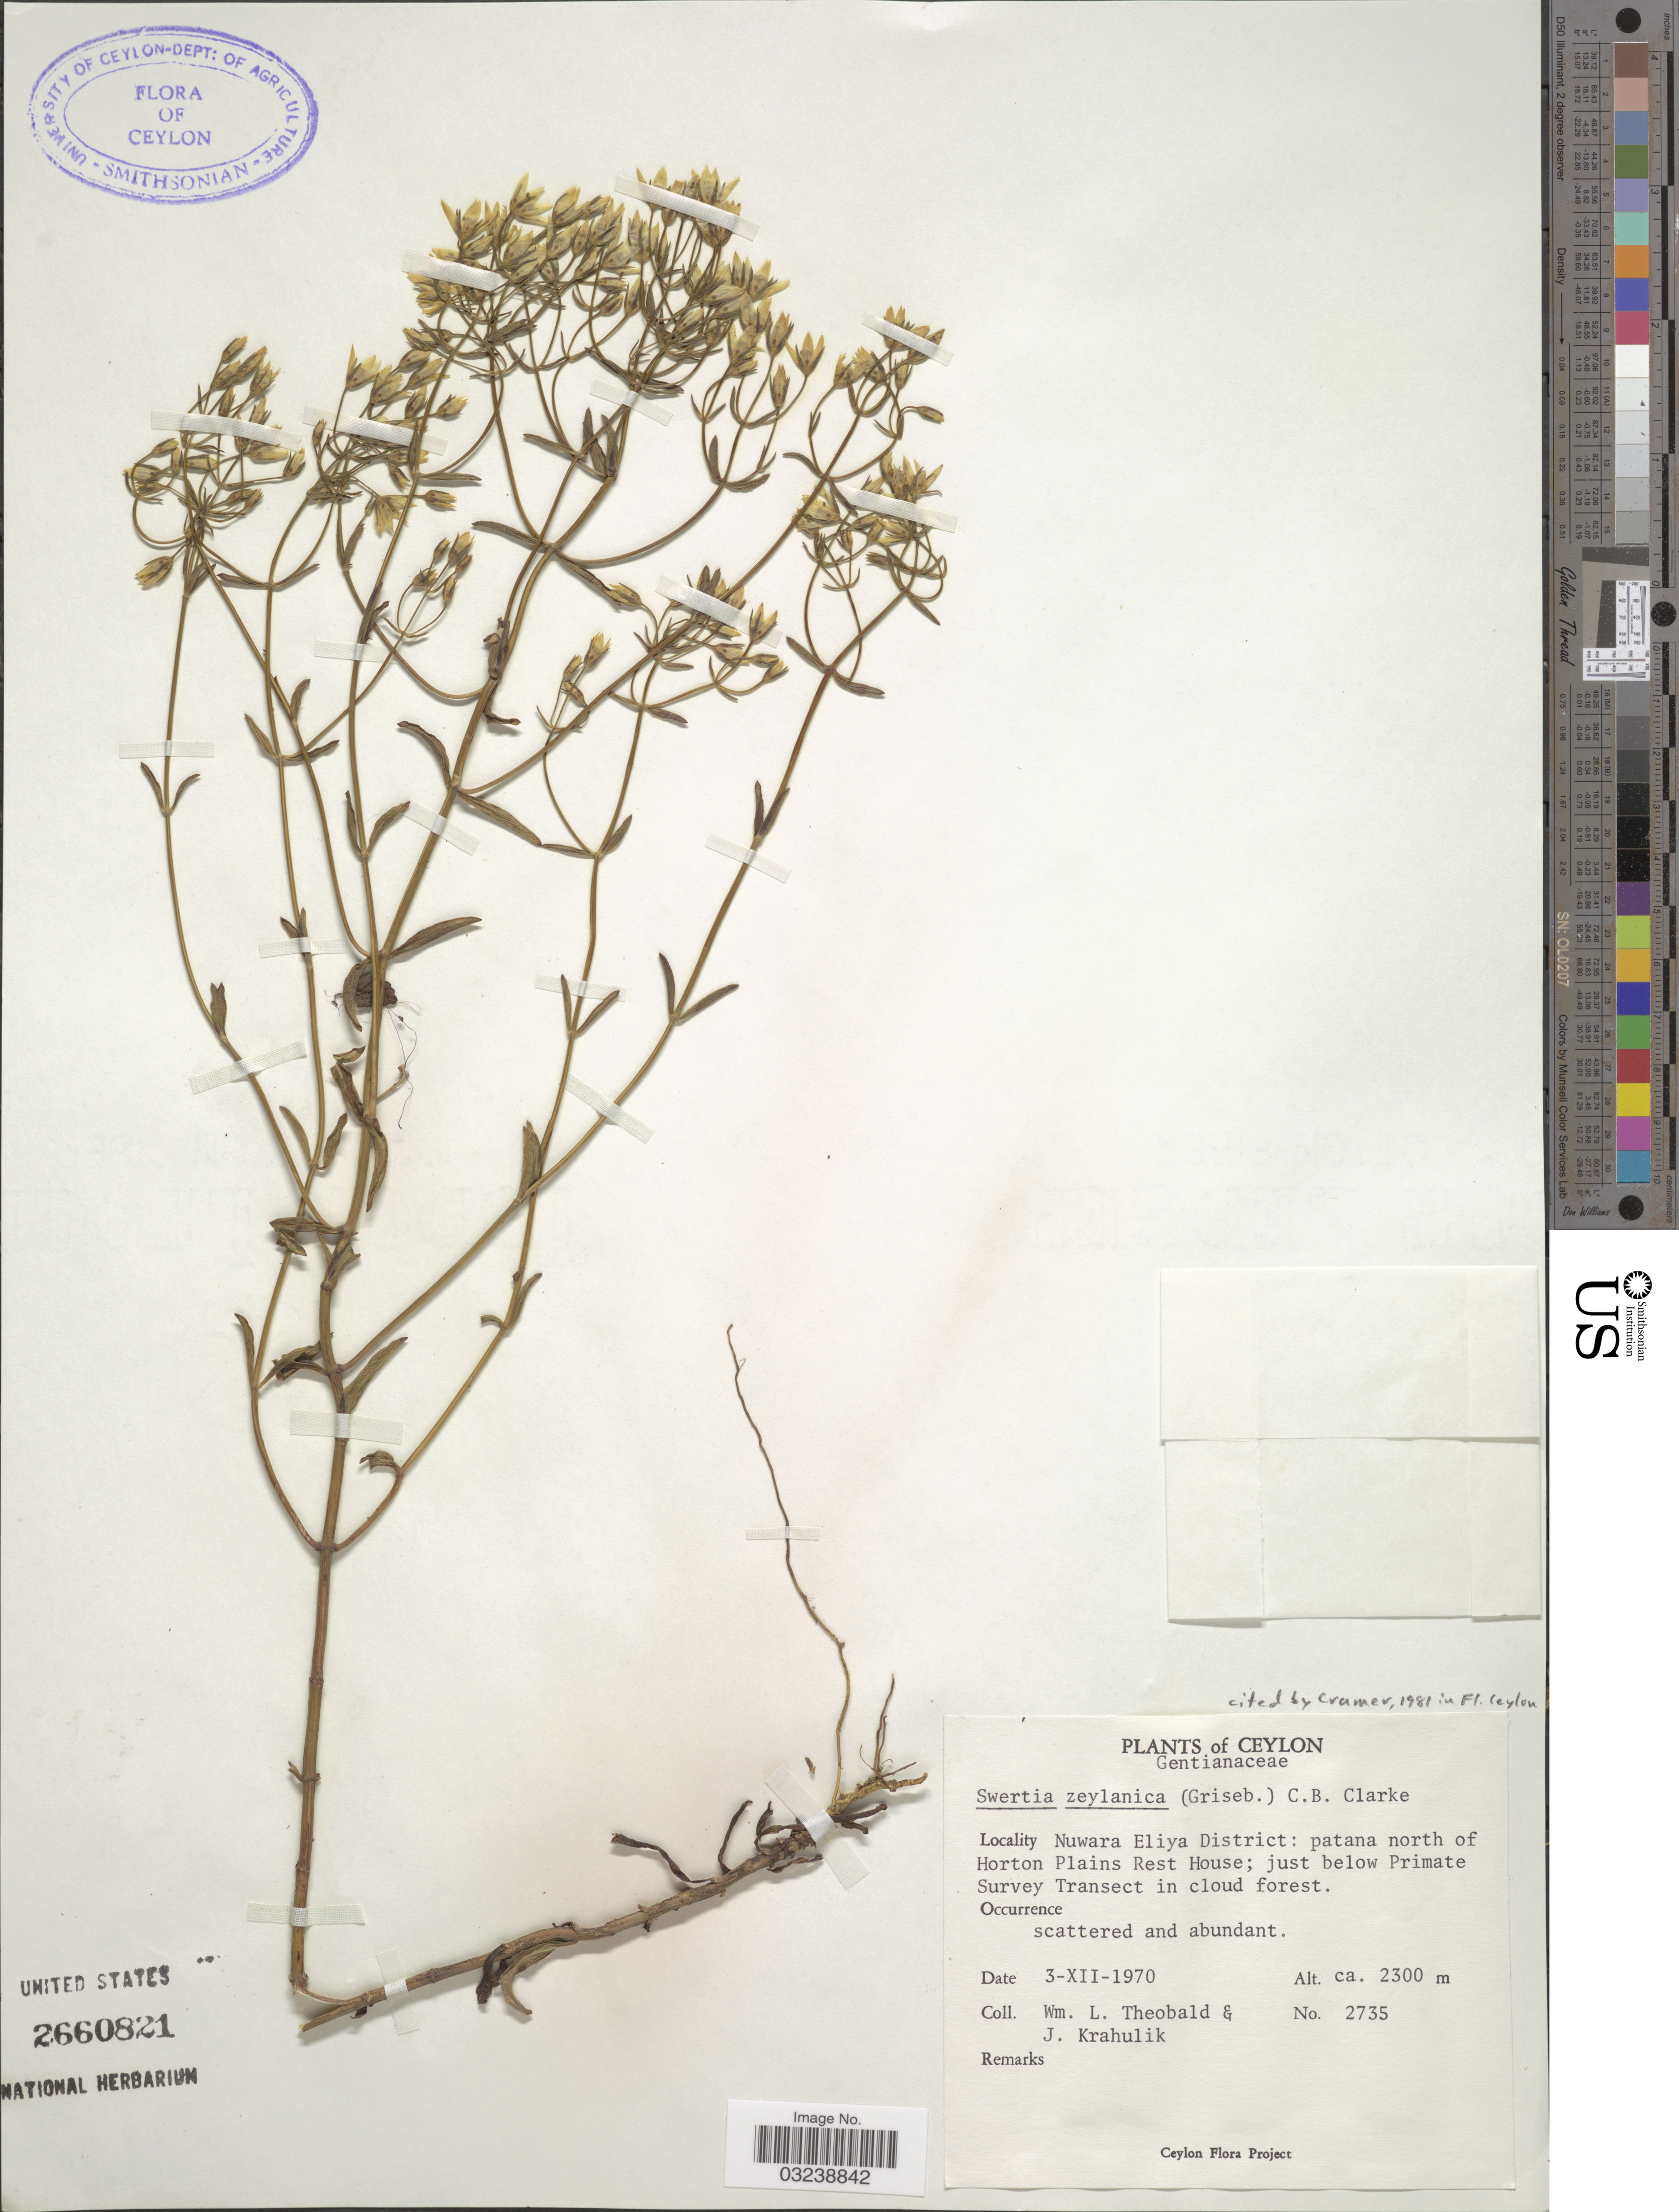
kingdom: Plantae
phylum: Tracheophyta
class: Magnoliopsida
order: Gentianales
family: Gentianaceae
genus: Swertia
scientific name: Swertia zeylanica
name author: Walker ex Griseb.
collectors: W. L. Theobald & J. Krahulik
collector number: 2735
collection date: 1970-12-03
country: Sri Lanka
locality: Ceylon. Nuwara Eliya District: patana north of Horton Plains Rest House; just below Primate Survey Transect in cloud forest.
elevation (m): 2300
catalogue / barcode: US 2660821